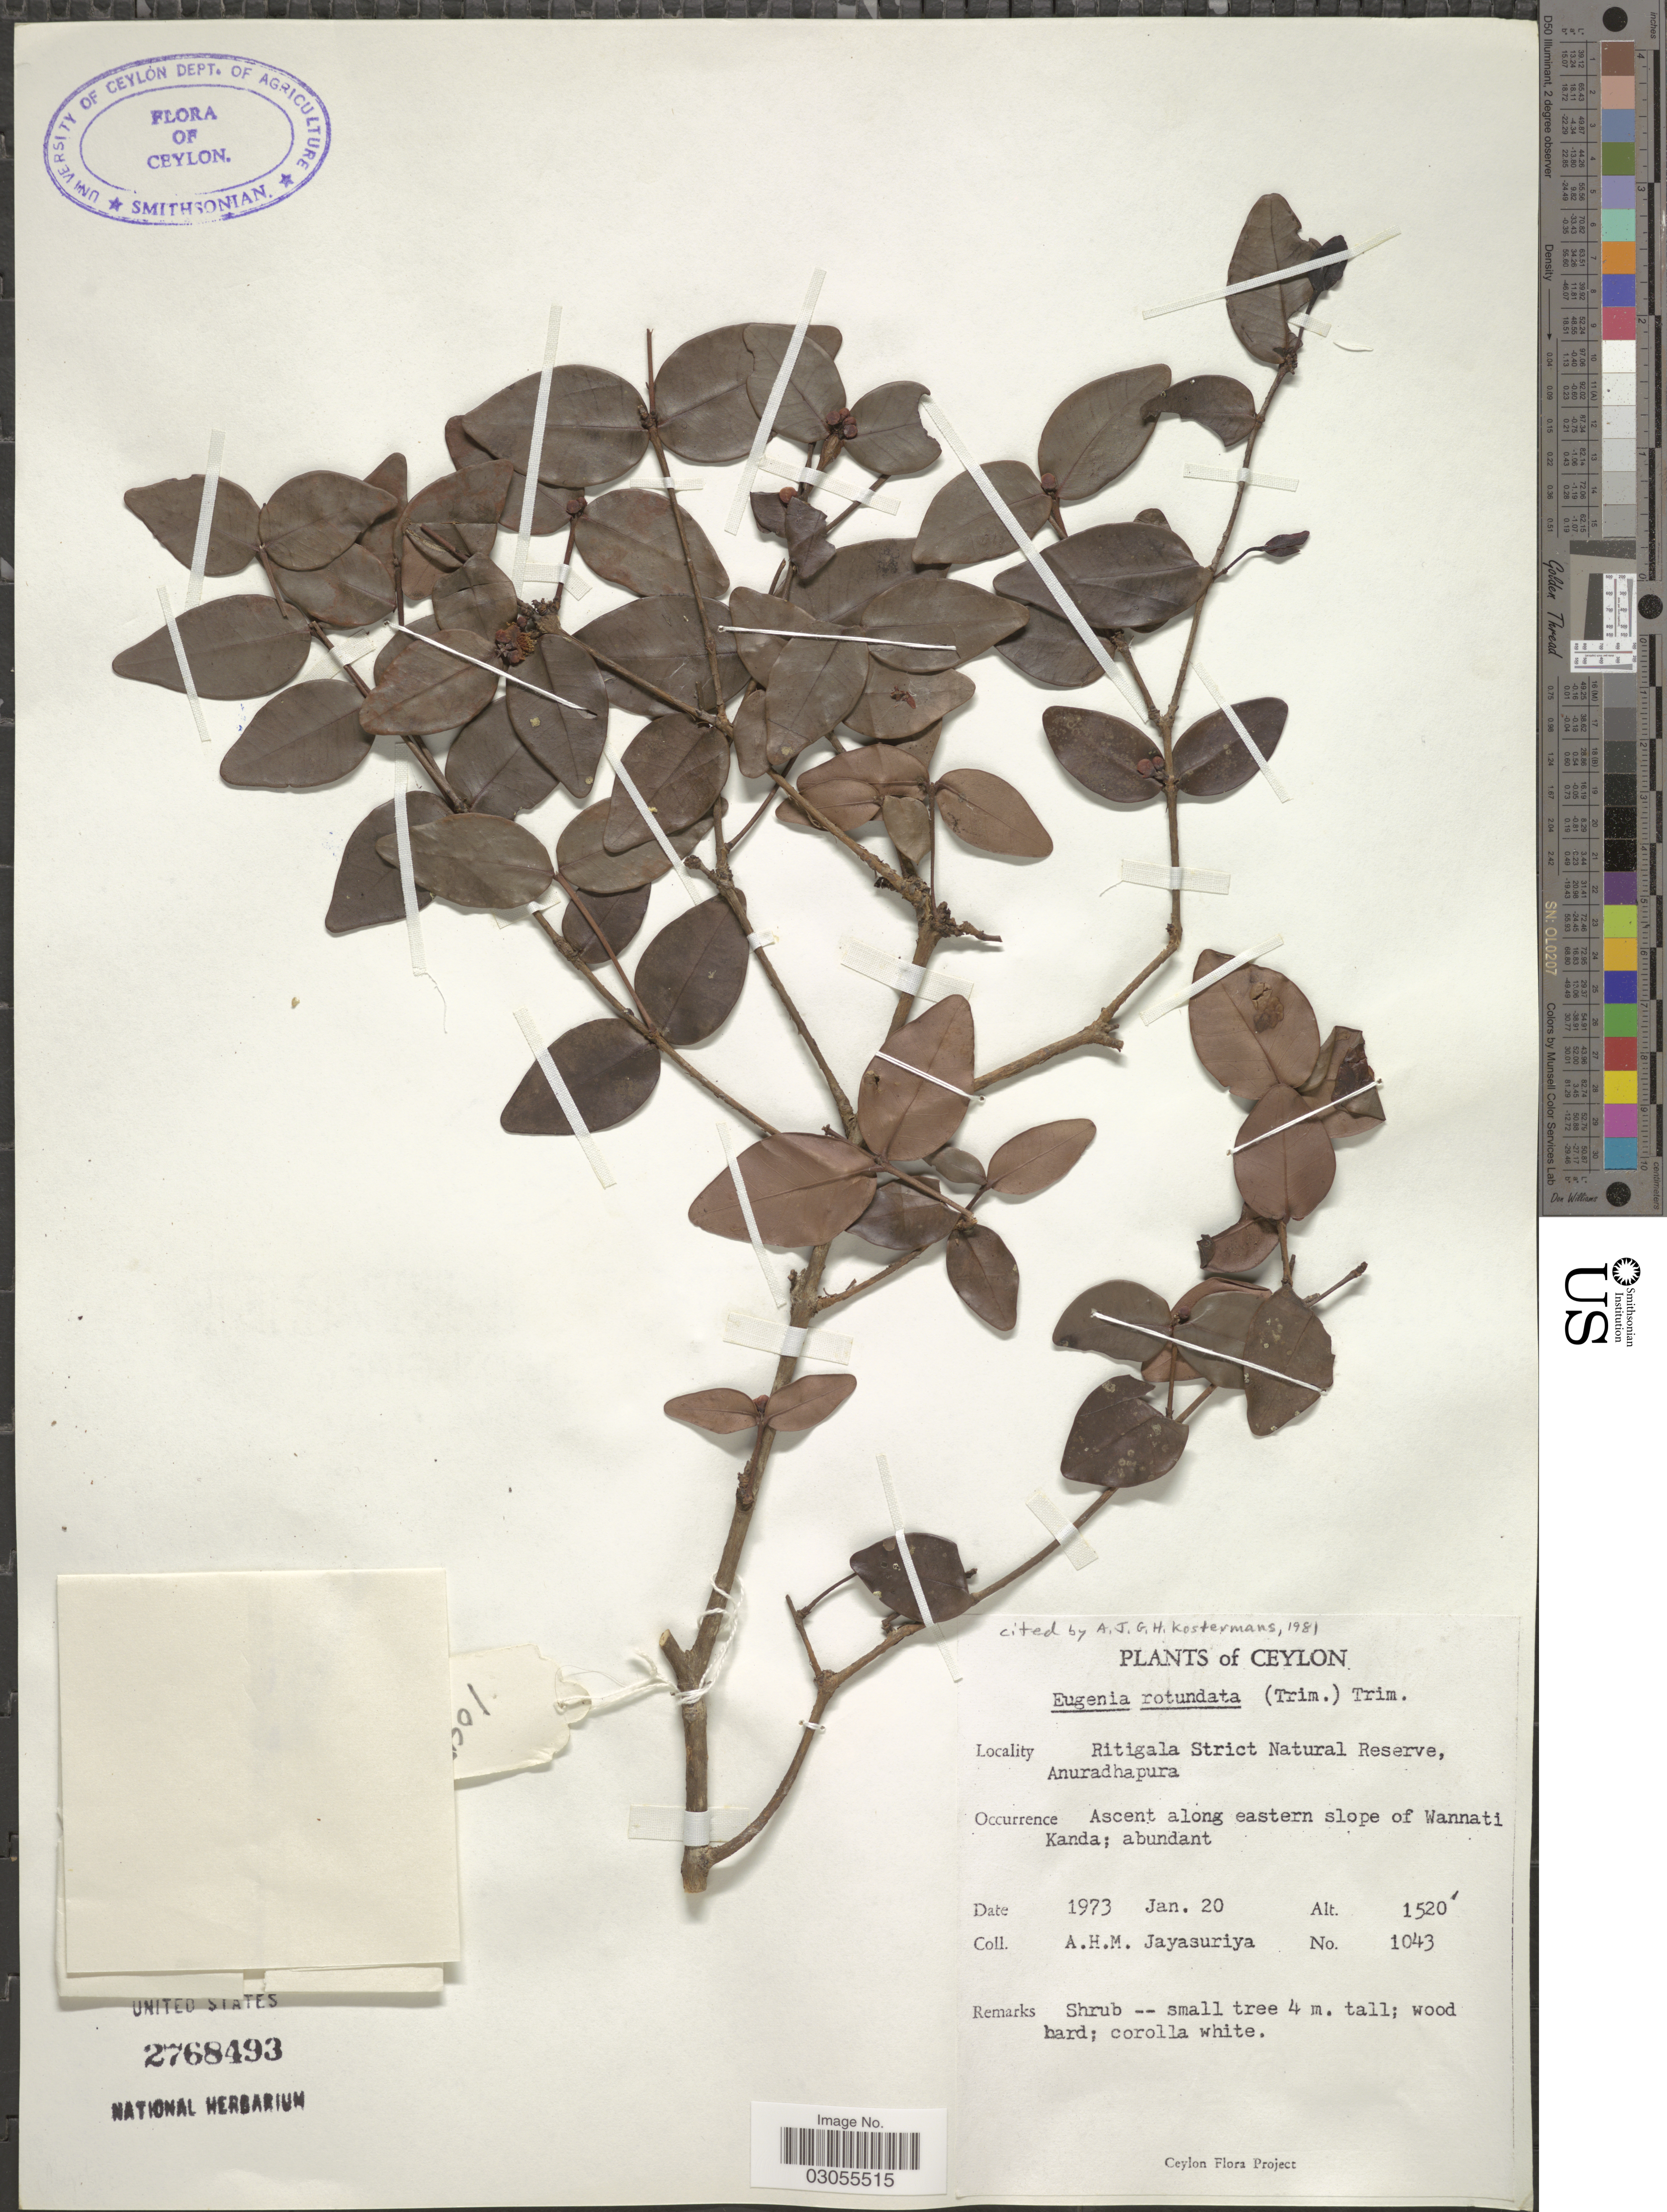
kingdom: Plantae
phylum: Tracheophyta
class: Magnoliopsida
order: Myrtales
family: Myrtaceae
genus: Eugenia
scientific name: Eugenia rotundata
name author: Trimen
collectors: A. H. Jayasuriya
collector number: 1043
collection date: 1973-01-20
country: Sri Lanka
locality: Ceylon. Ritigala Strict Natural Reserve, Anuradhapura. Ascent along eastern slope of Wannati Kanda.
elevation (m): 463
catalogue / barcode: US 2768493